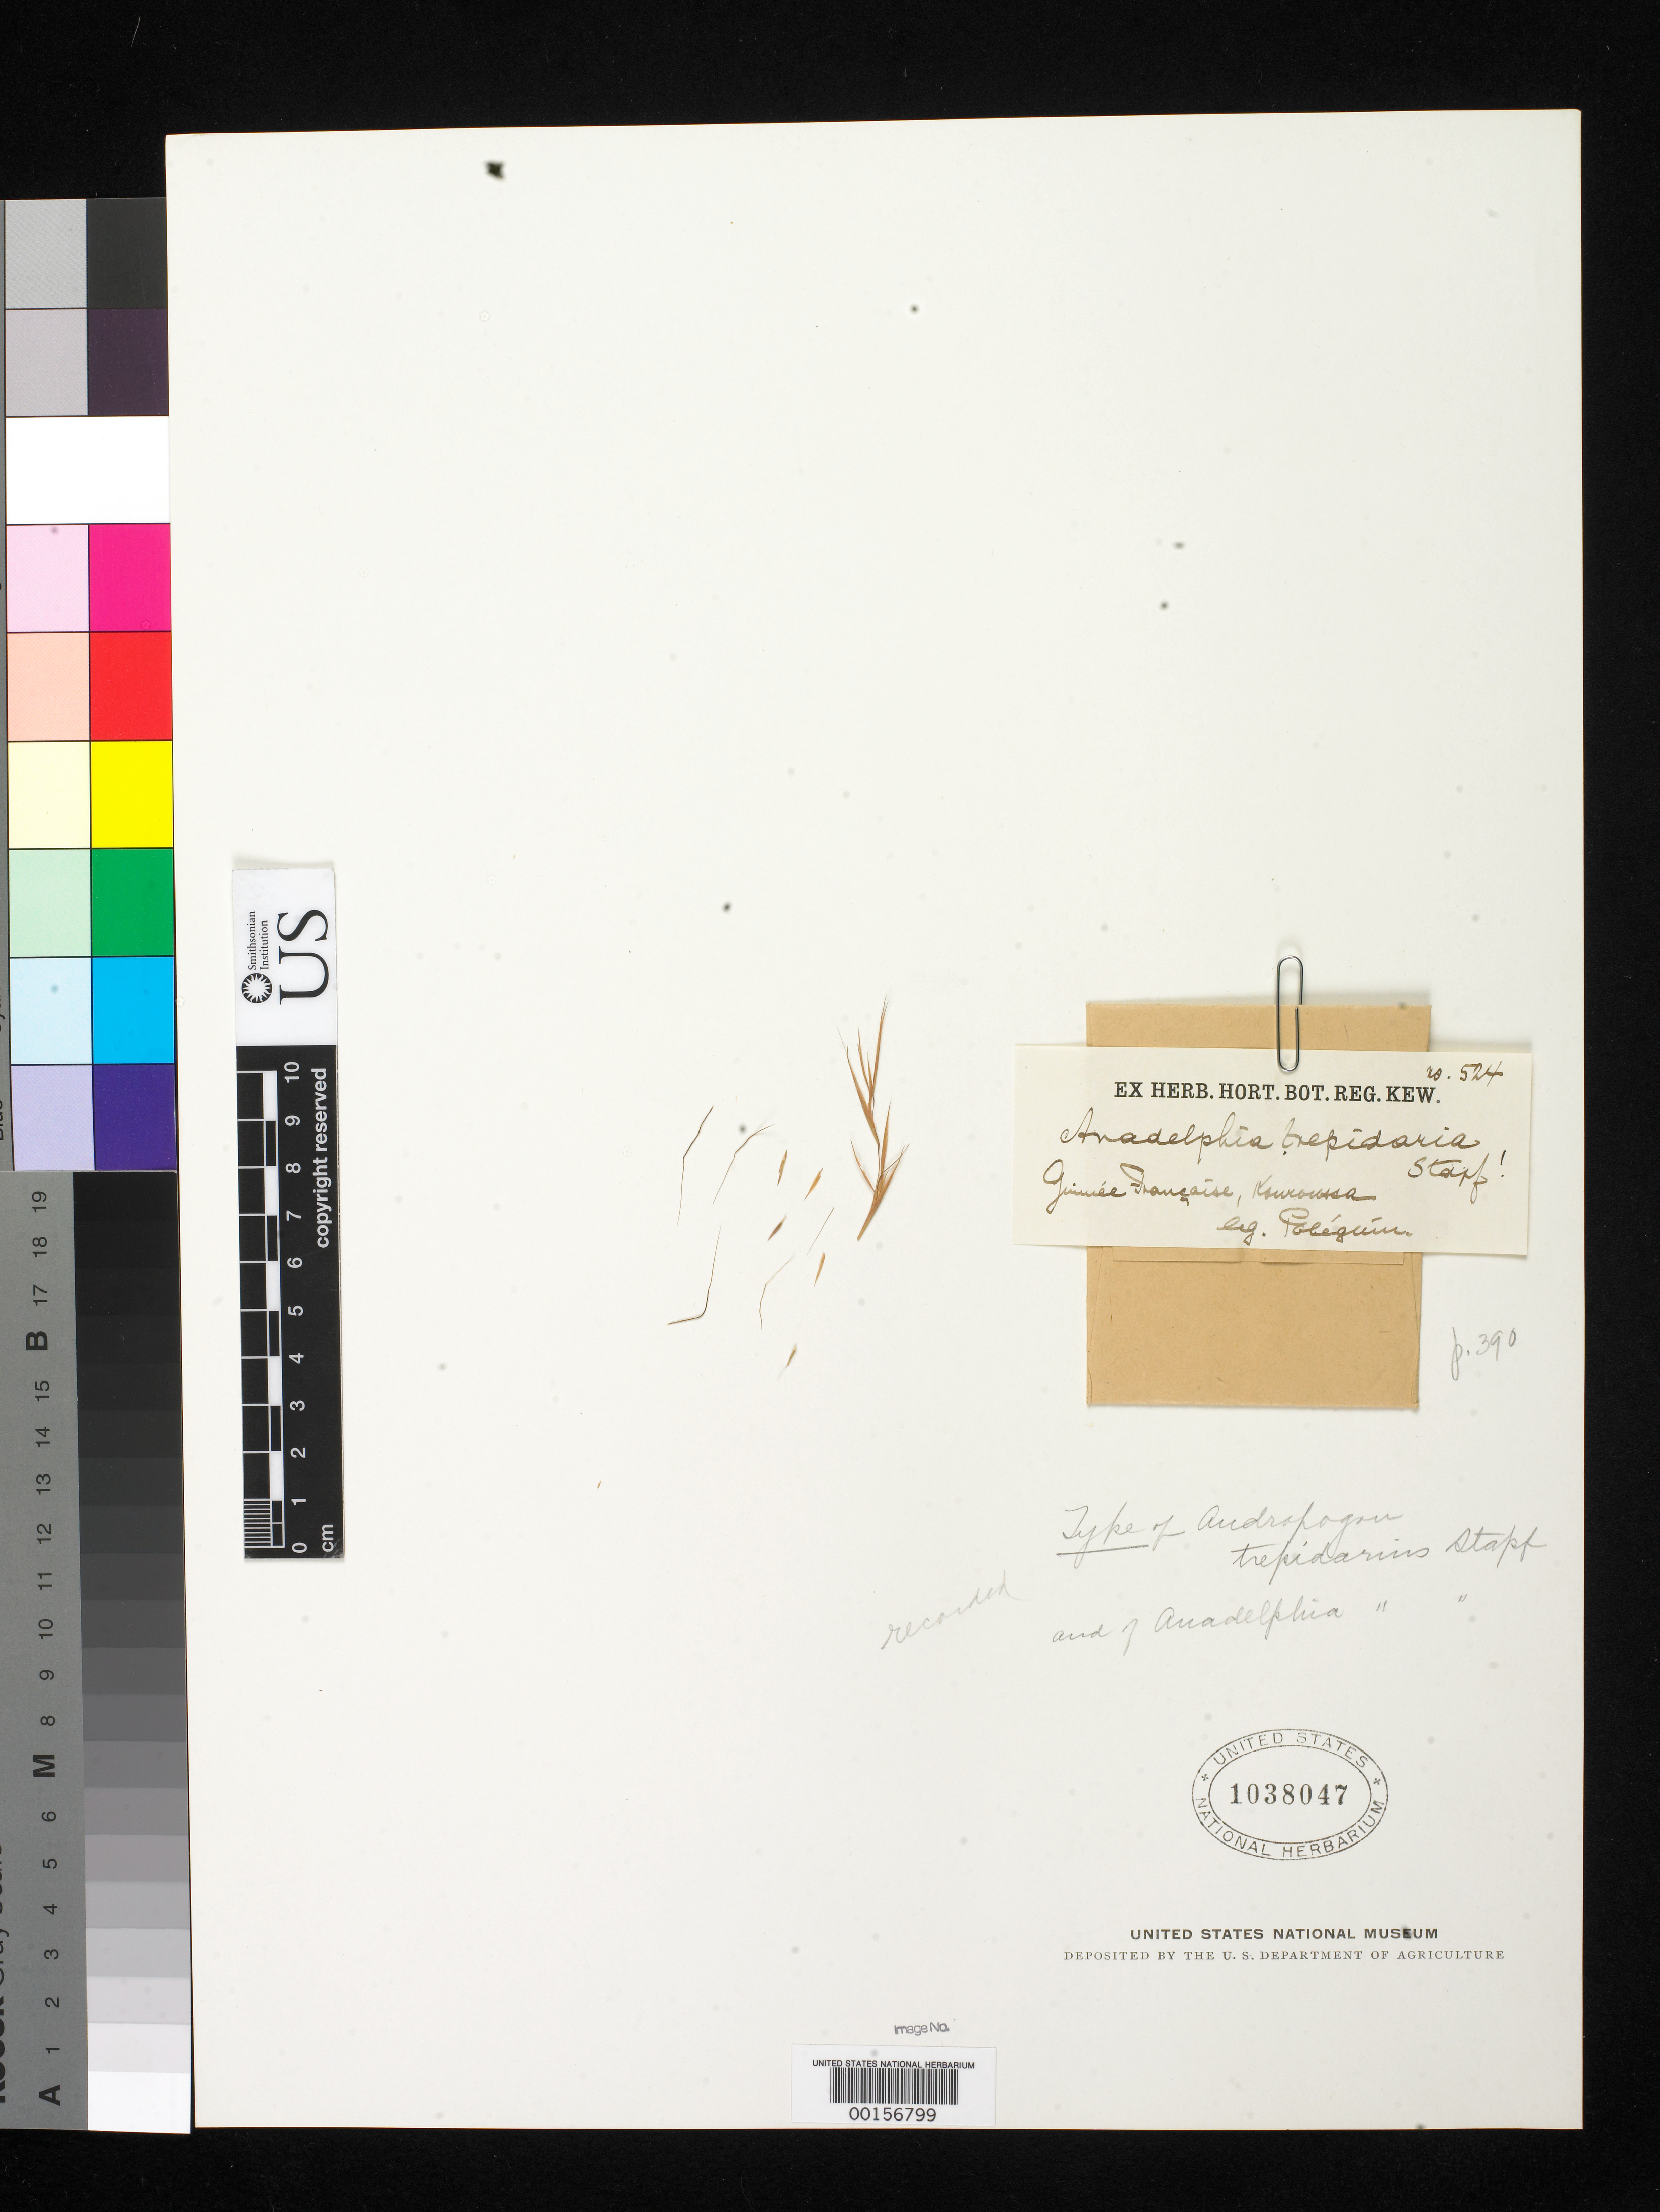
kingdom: Plantae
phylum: Tracheophyta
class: Liliopsida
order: Poales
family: Poaceae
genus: Andropogon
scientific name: Andropogon trepidarius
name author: Stapf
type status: Type Fragment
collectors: C. Pobeguin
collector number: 524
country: Guinea-Bissau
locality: Kouroussa.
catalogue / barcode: US 1038047